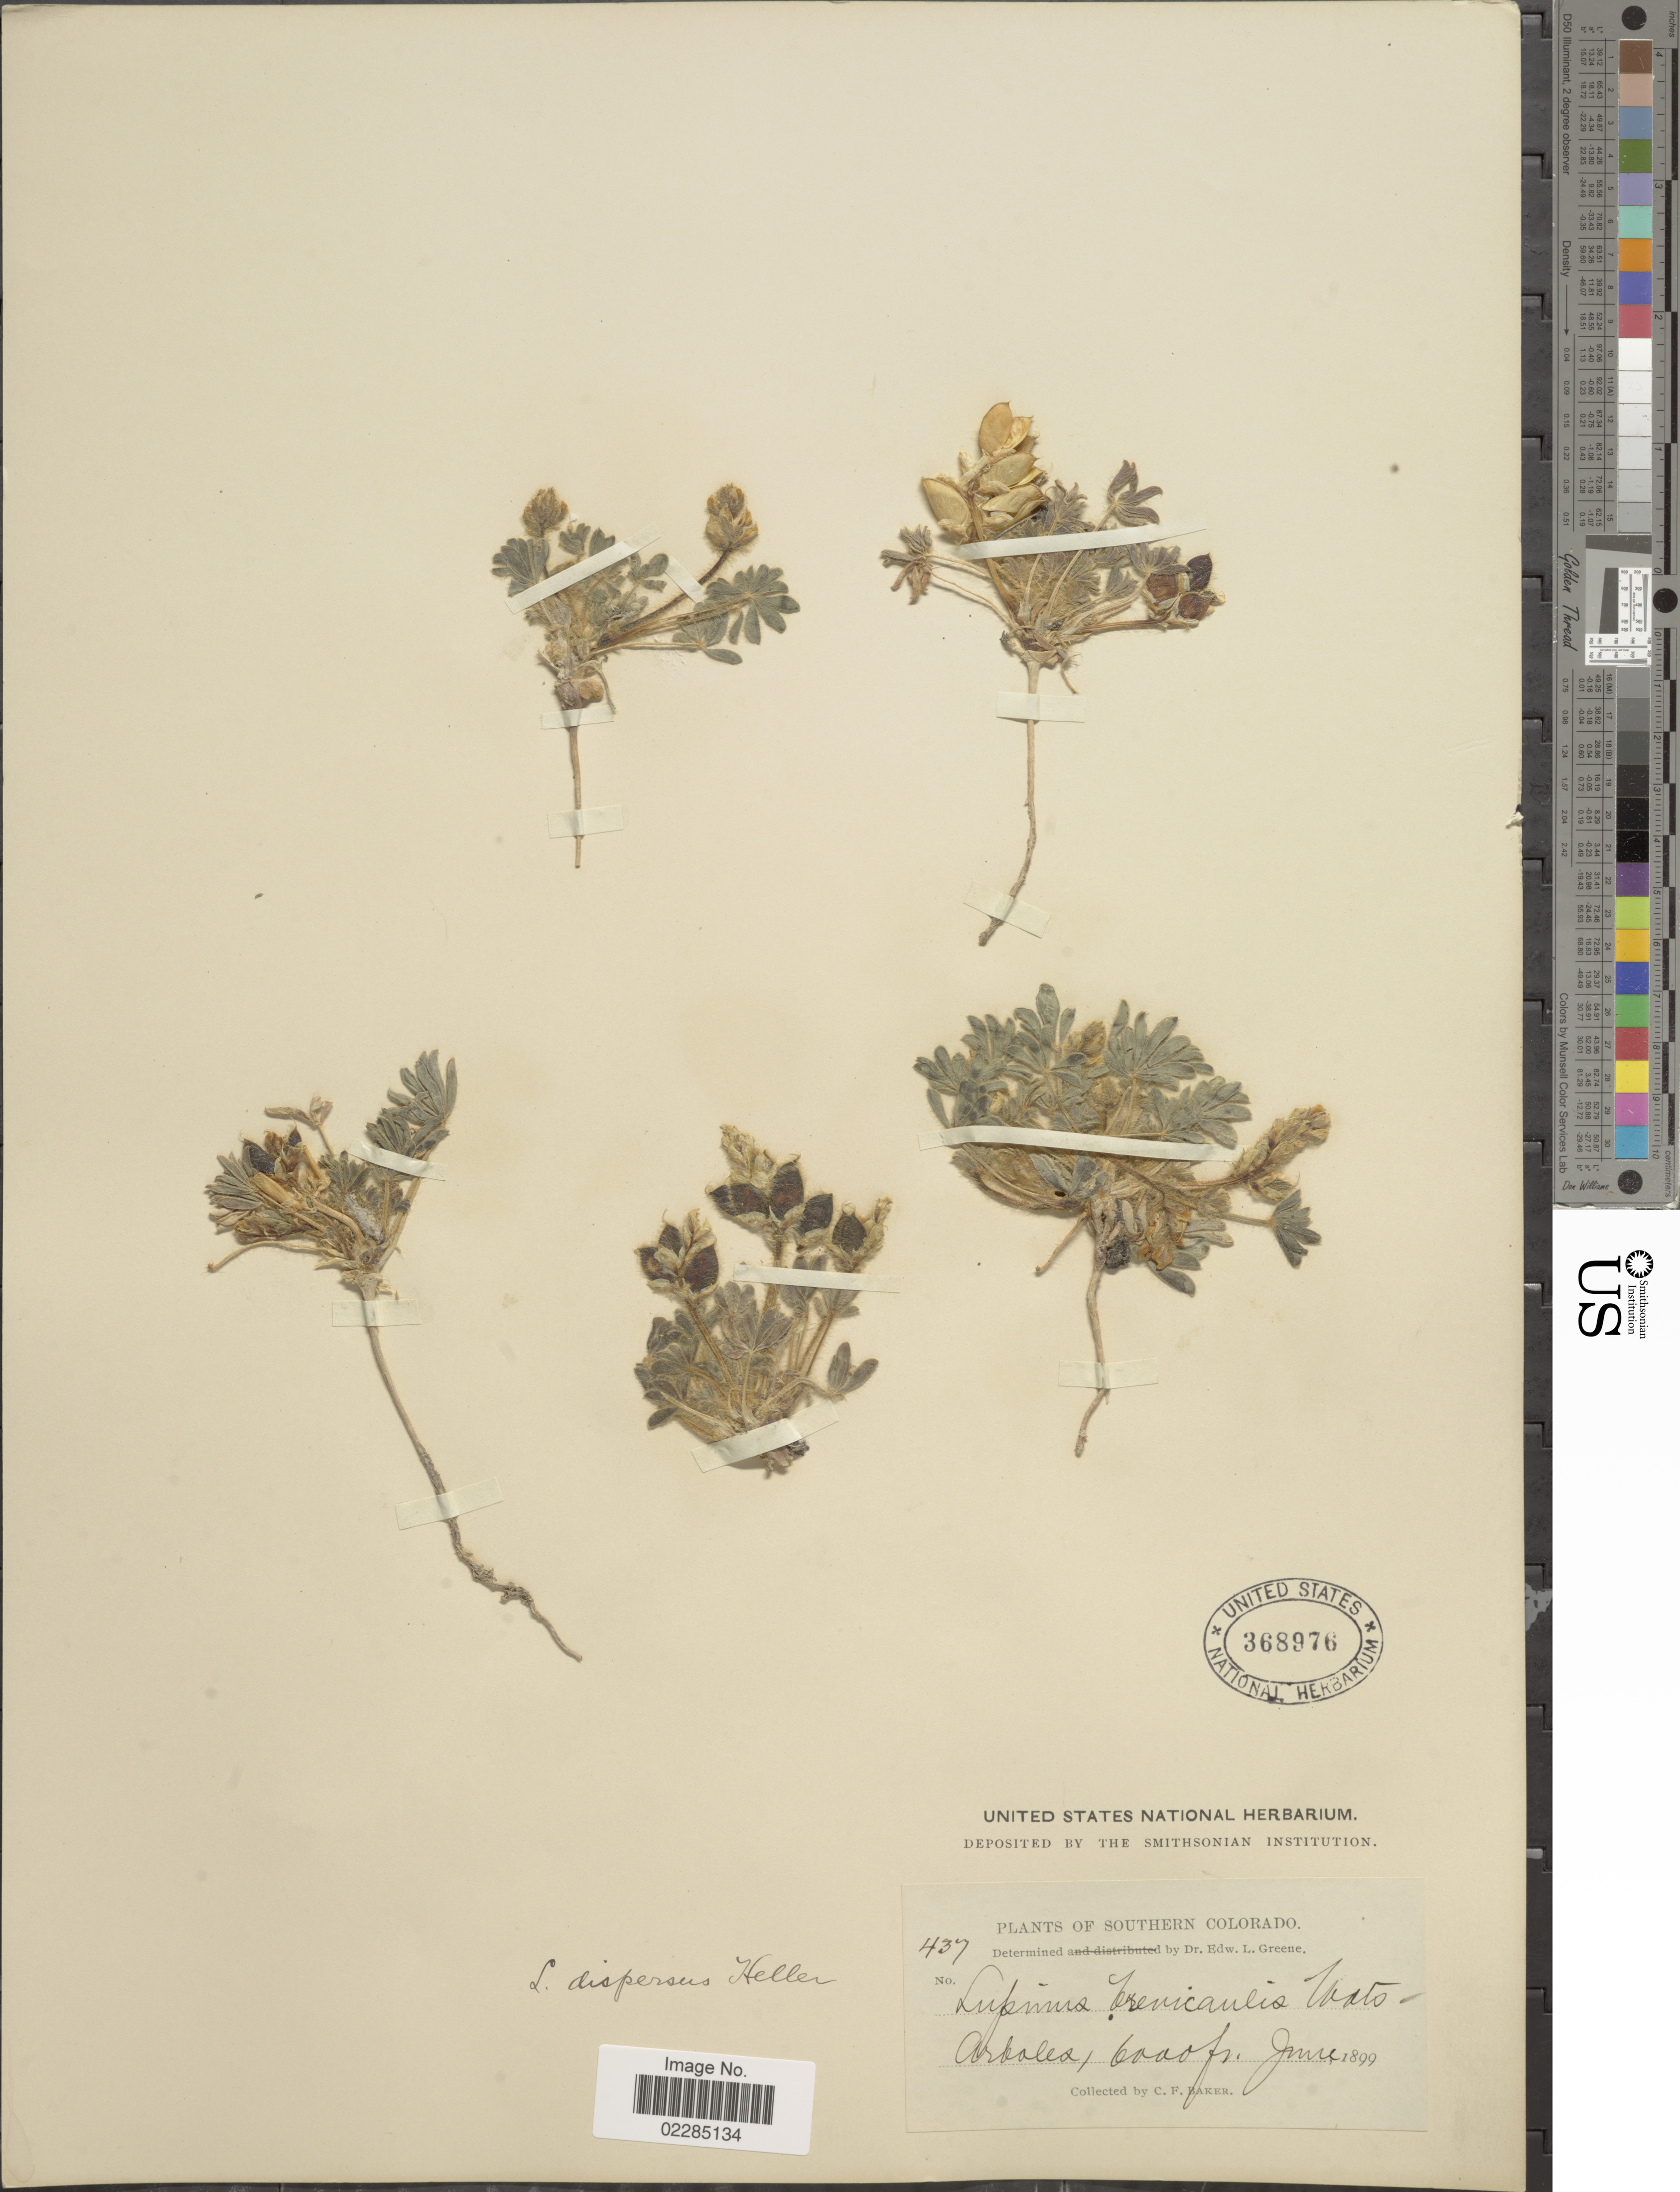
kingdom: Plantae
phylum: Tracheophyta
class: Magnoliopsida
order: Fabales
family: Fabaceae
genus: Lupinus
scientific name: Lupinus dispersus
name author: A. Heller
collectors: C. F. Baker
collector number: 437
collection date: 1899-06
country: United States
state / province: Colorado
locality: Southern Colorado.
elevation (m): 1829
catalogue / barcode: US 368976